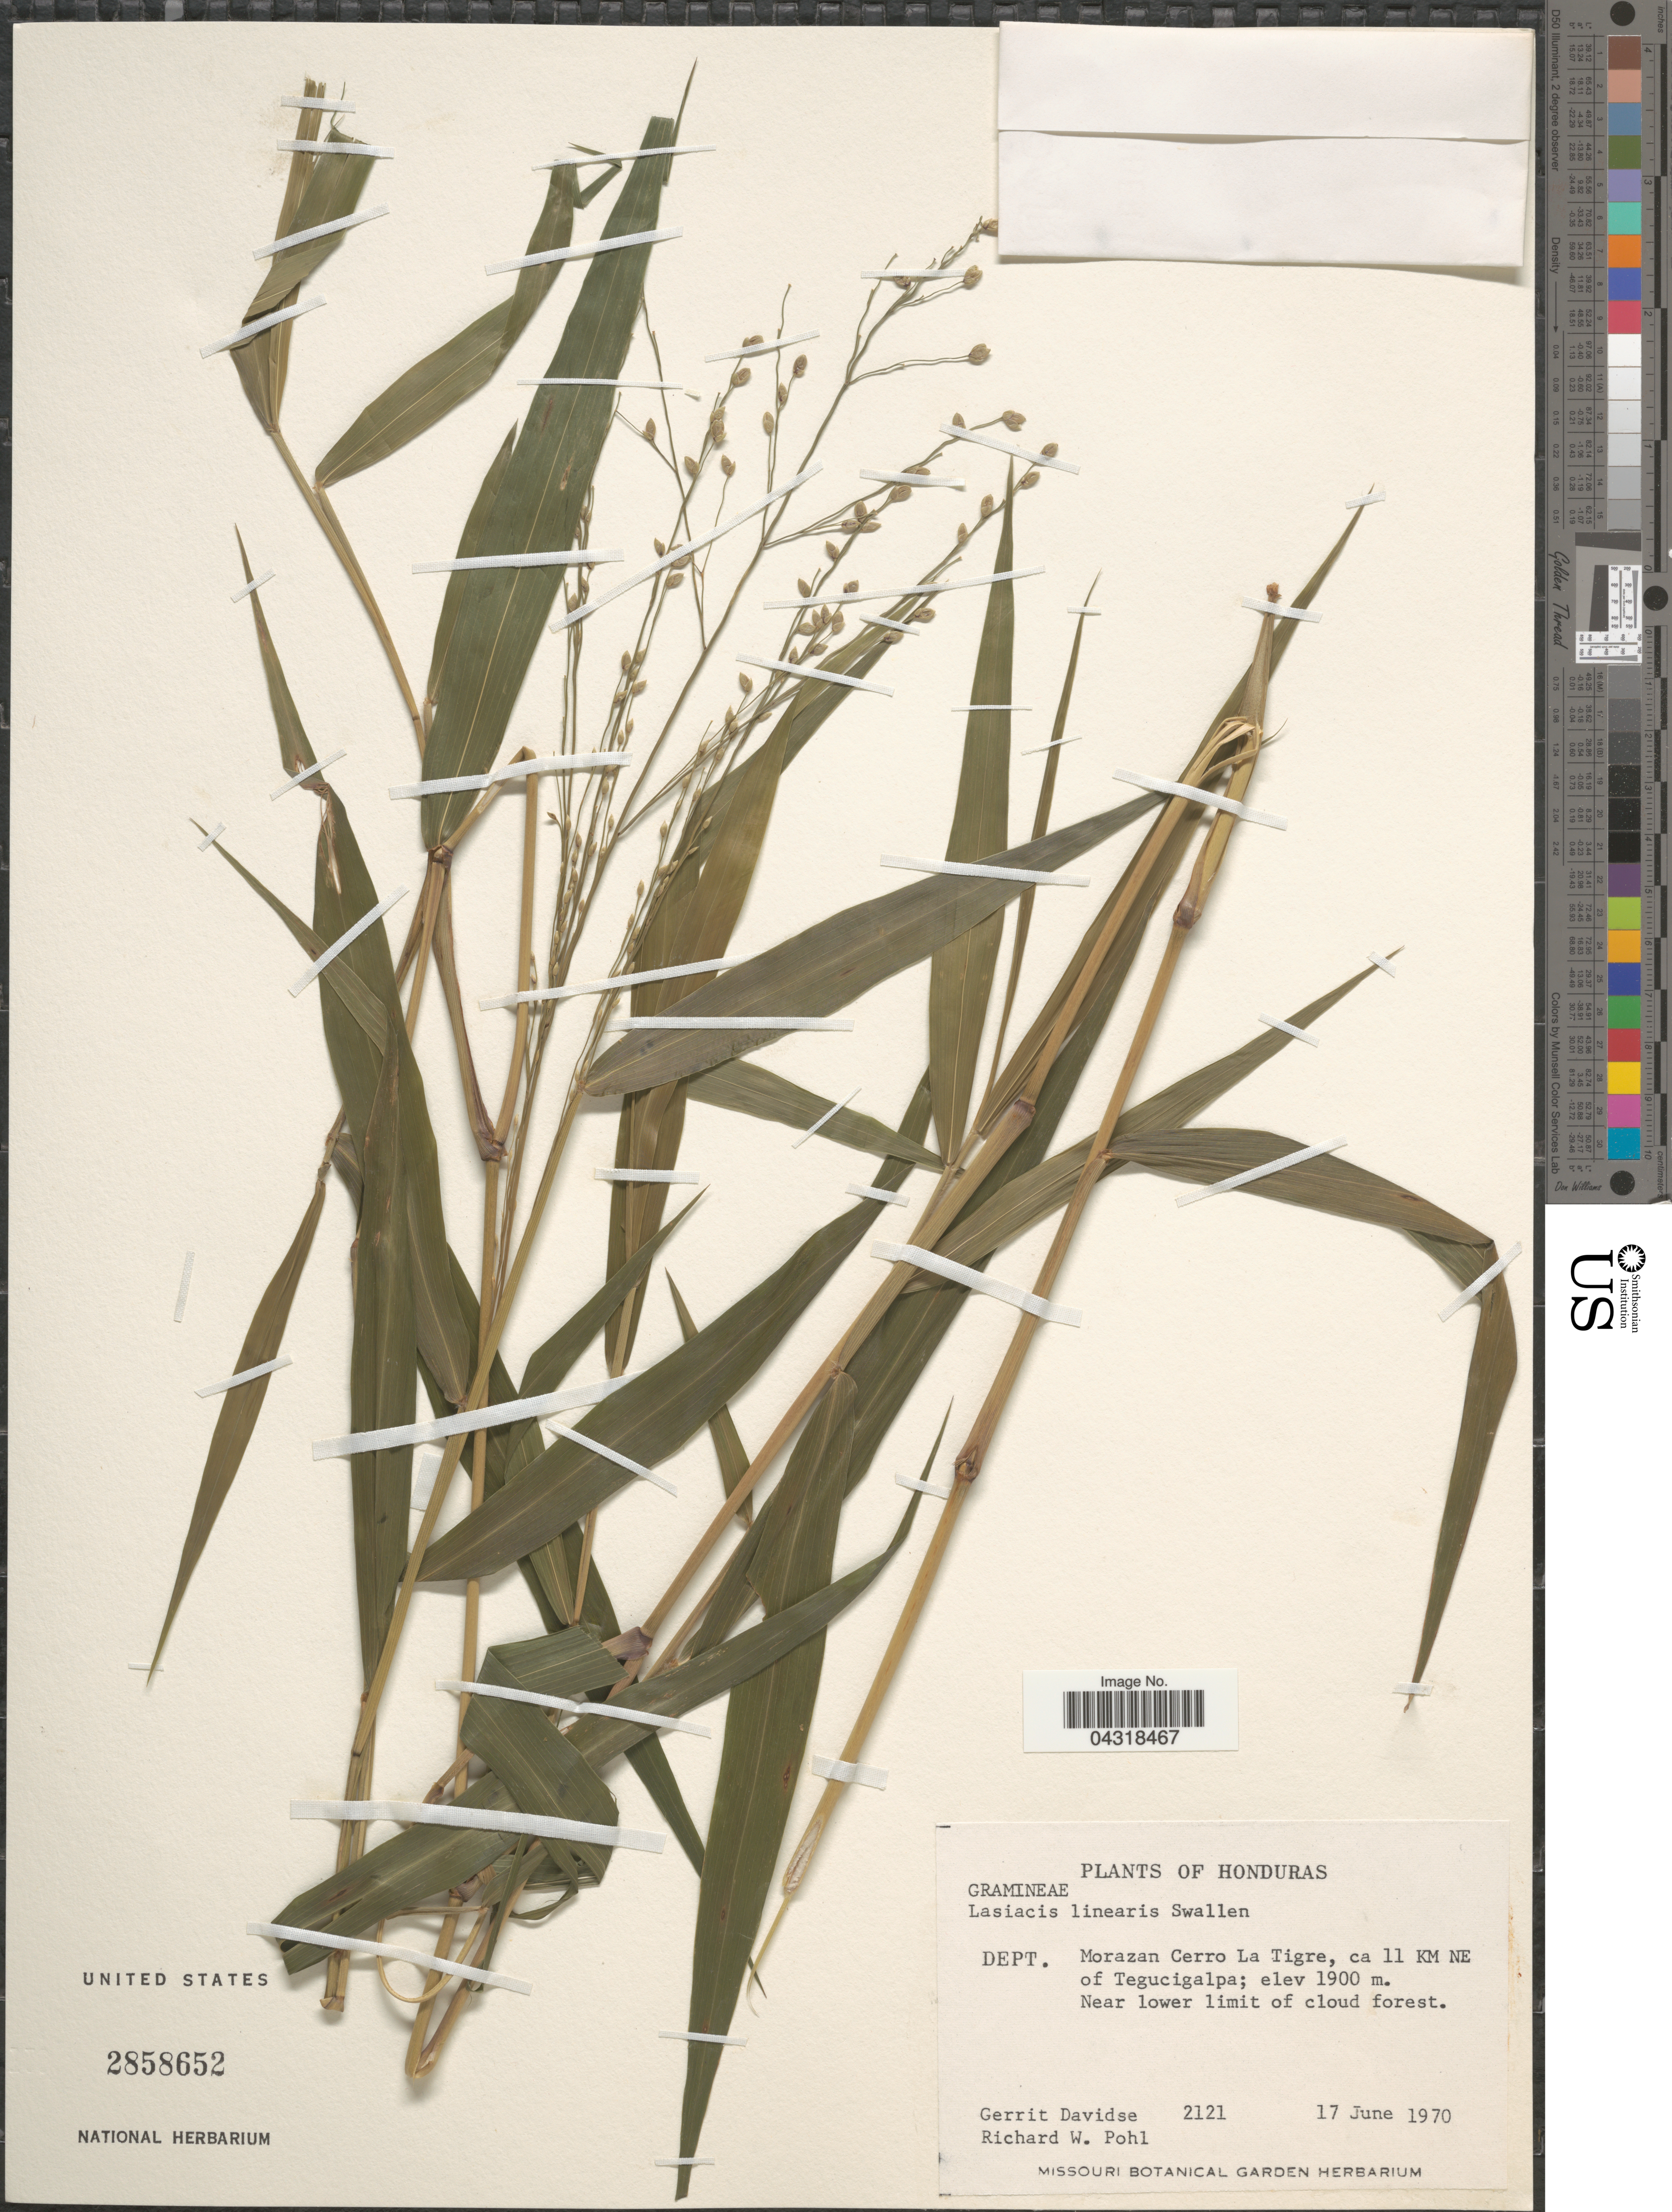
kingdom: Plantae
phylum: Tracheophyta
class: Liliopsida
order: Poales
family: Poaceae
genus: Lasiacis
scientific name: Lasiacis linearis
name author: Swallen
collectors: G. Davidse & R. W. Pohl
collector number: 2121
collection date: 1970-06-17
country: Honduras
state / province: Fco. Morazán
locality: Dept. Morazan Cerro La Tigre, ca 11 KM NE of Tegucigalpa.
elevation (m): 1900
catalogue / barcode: US 2858652